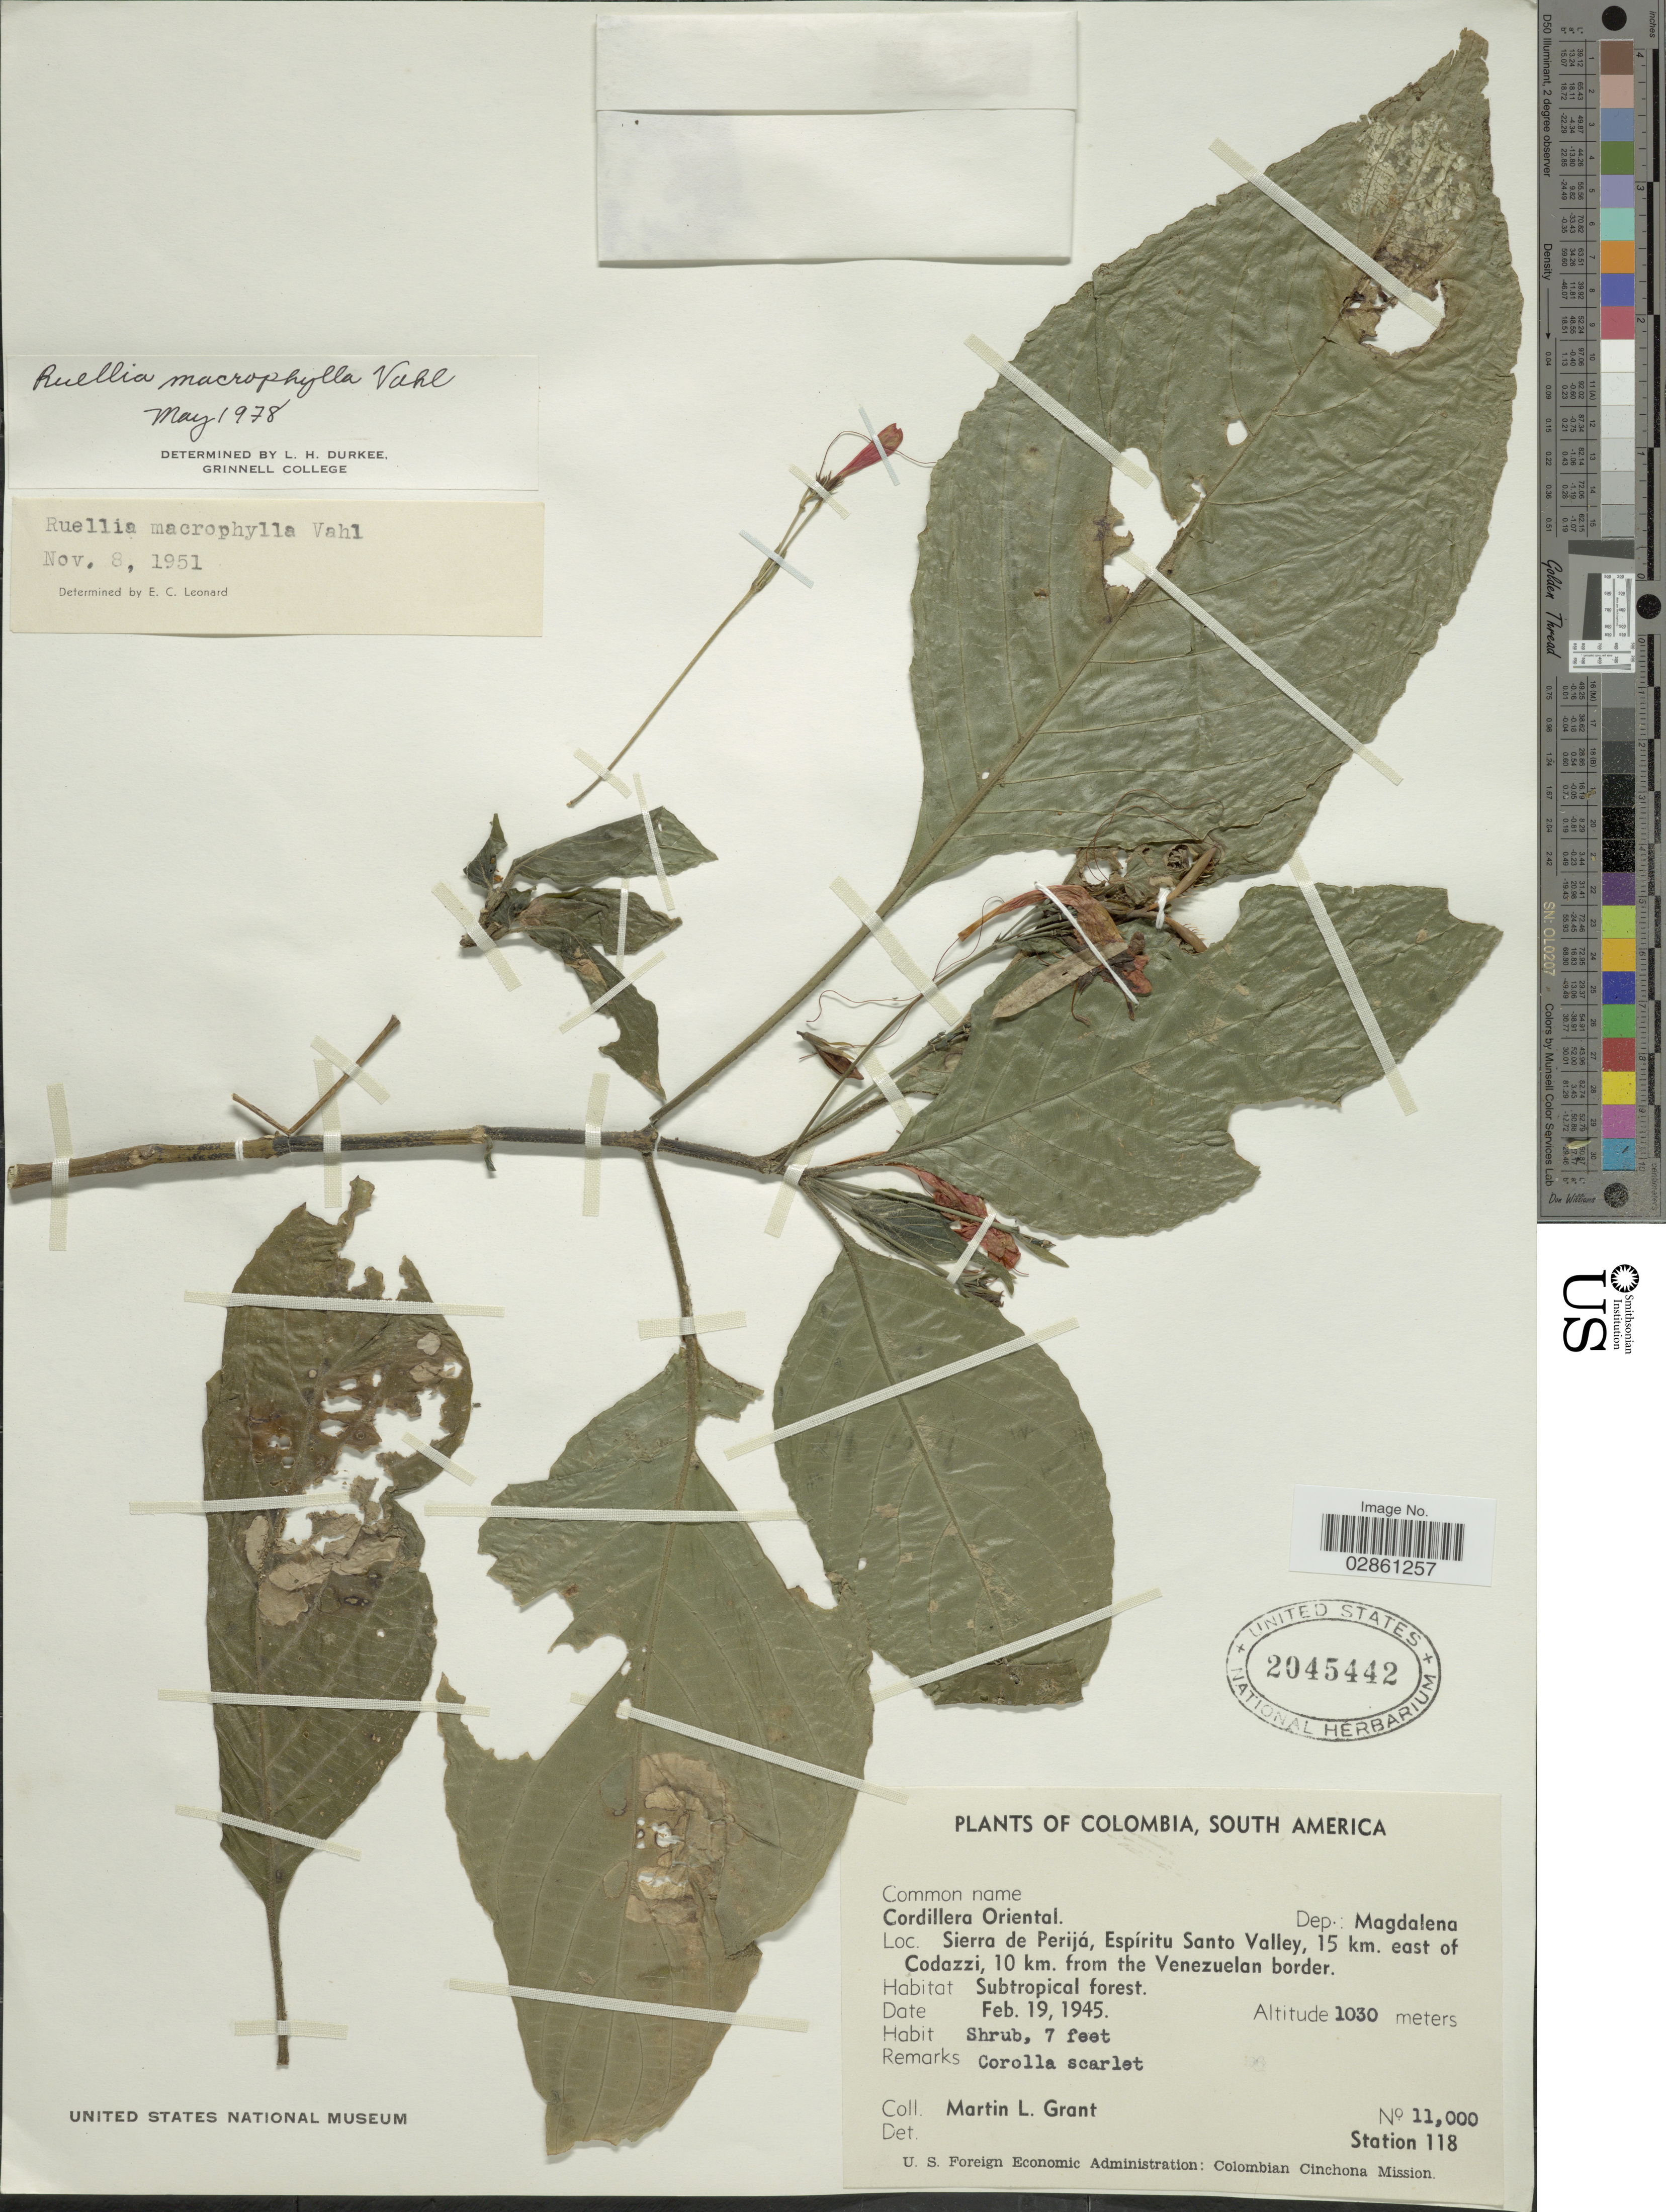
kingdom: Plantae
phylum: Tracheophyta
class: Magnoliopsida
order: Lamiales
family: Acanthaceae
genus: Ruellia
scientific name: Ruellia macrophylla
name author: Vahl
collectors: M. L. Grant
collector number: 11000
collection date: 1945-02-19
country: Colombia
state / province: Magdalena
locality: Cordillera Oriental, Dep.: Magdalena, Sierra de Perijá. Espíritu Santo Valley, 15 km. east of Codazzi, 10 km. from the Venezuelan border. Station 118.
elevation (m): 1030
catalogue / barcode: US 2045442